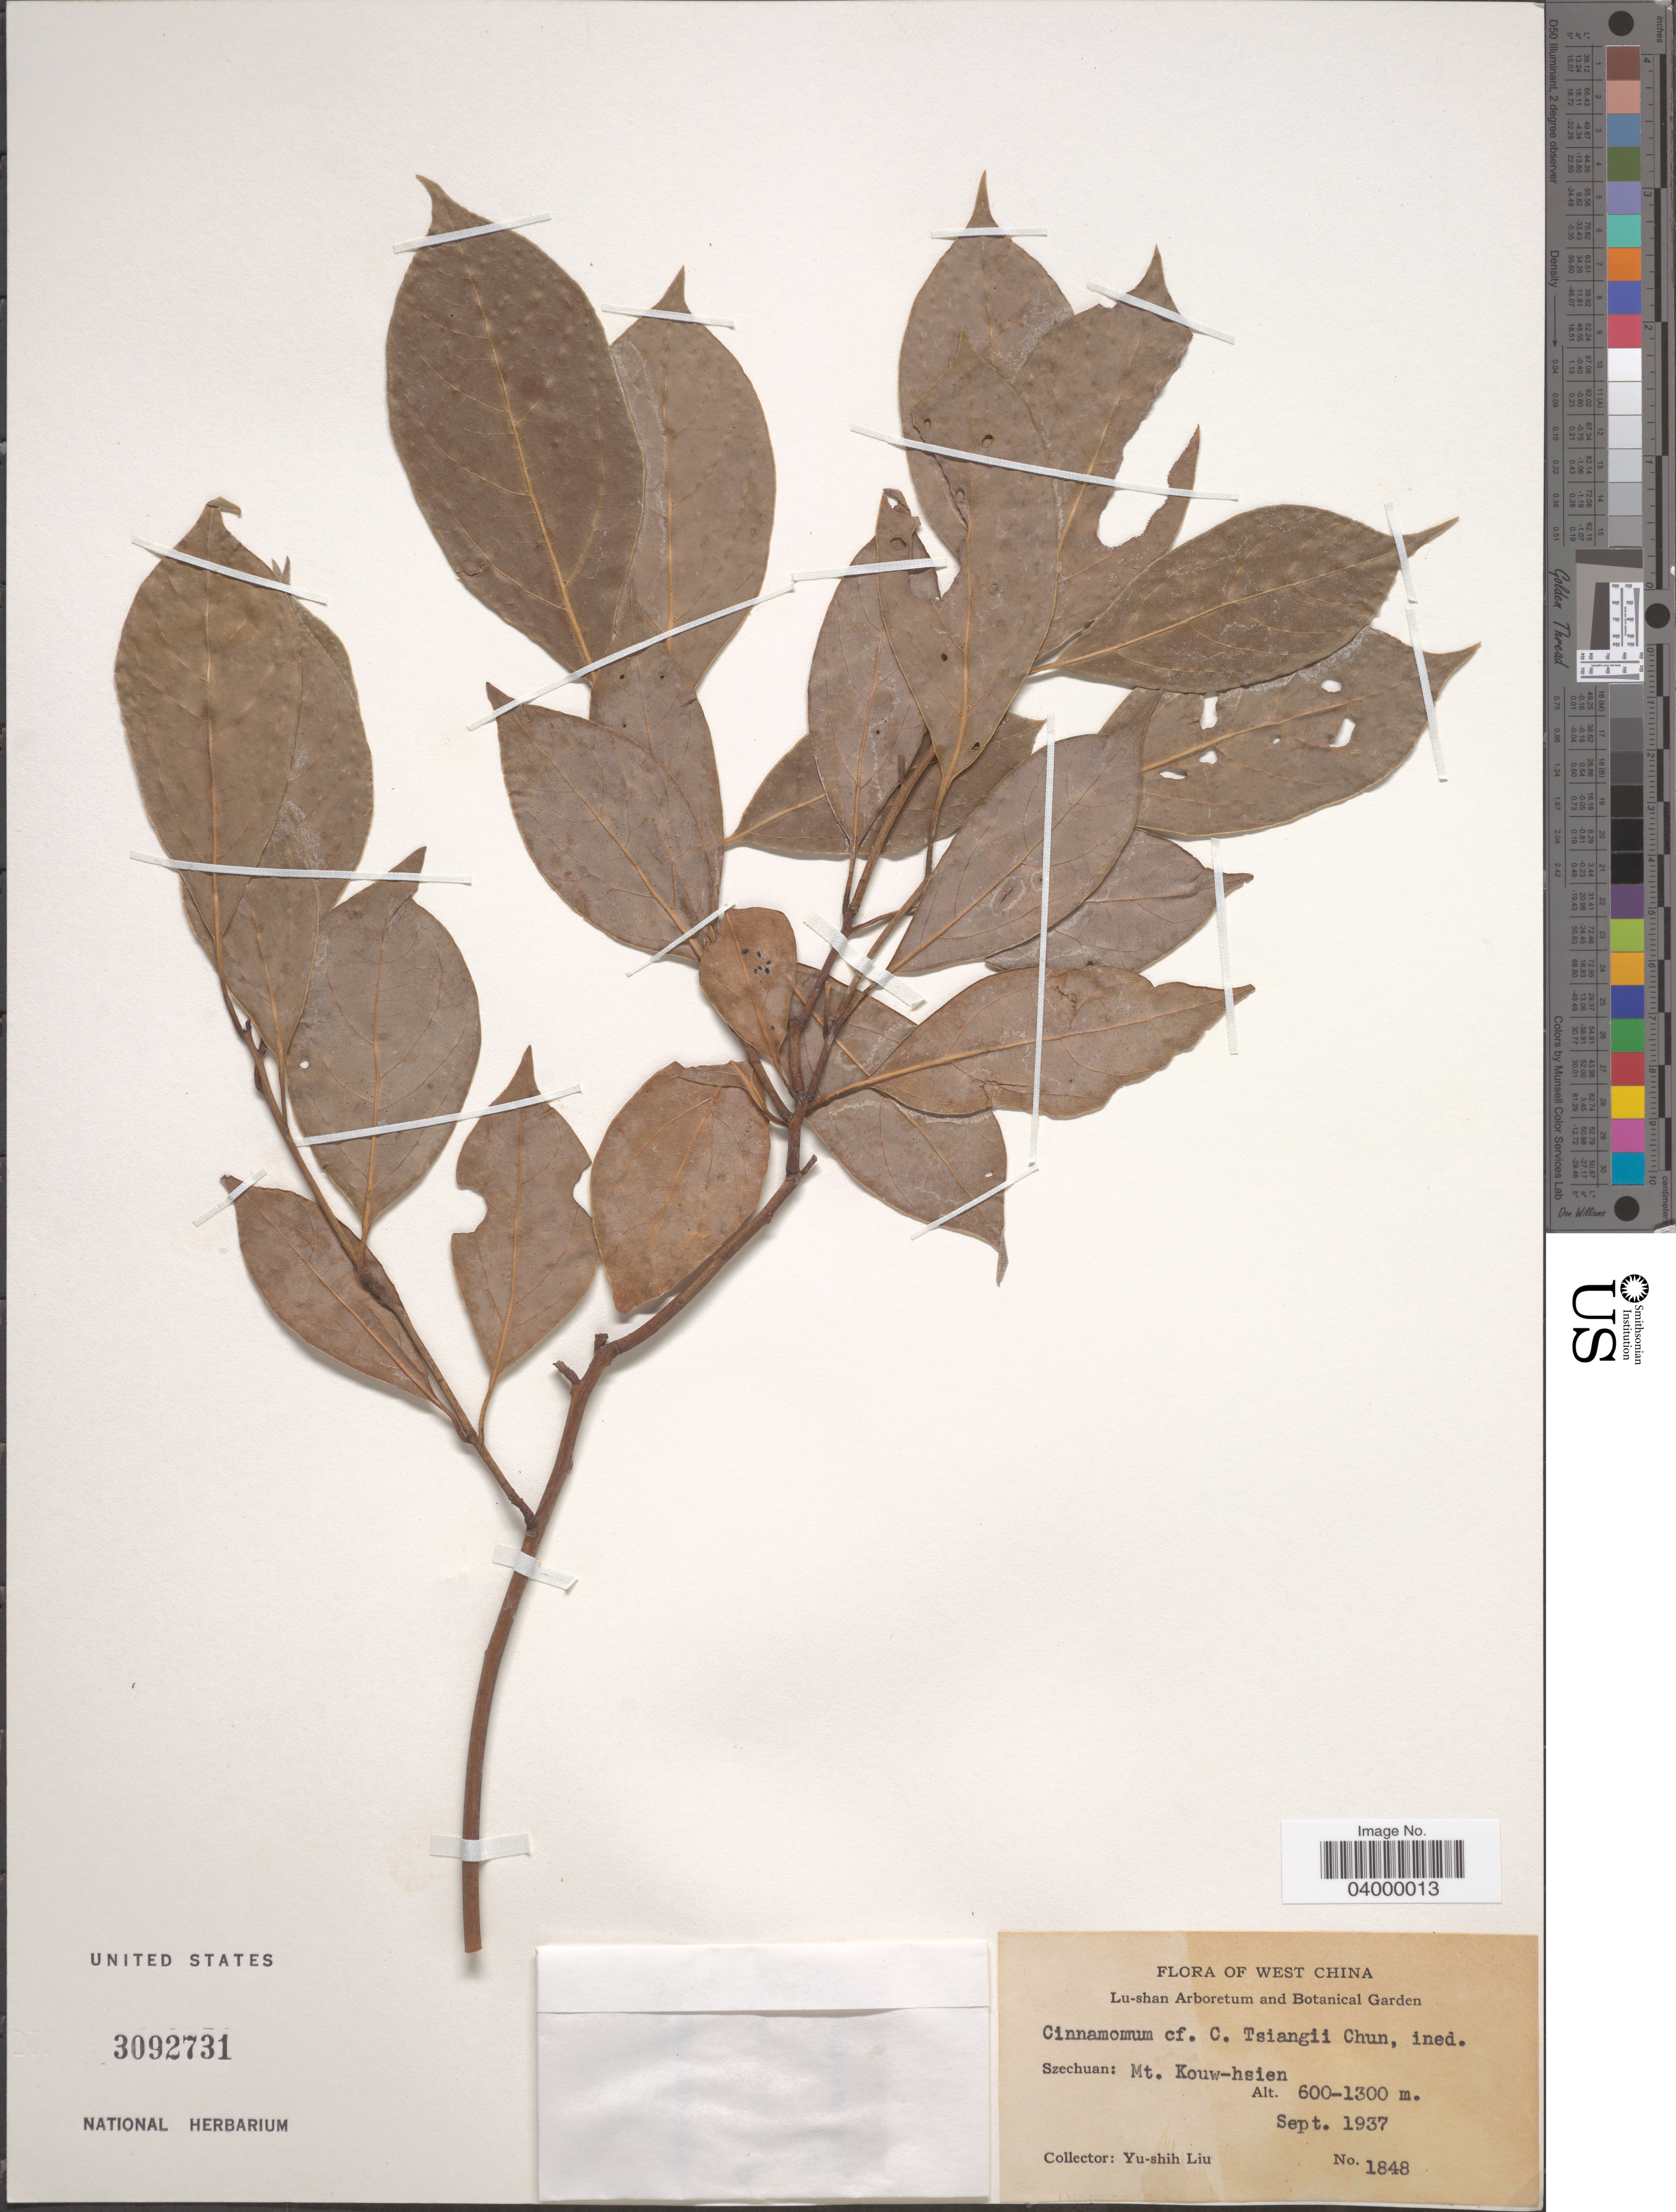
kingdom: Plantae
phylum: Tracheophyta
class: Magnoliopsida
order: Laurales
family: Lauraceae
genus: Cinnamomum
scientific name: Cinnamomum sp.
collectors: Y.-S. Liu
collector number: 1848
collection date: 1937-09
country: China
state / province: Sichuan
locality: West China. Szechuan: Mt. Kouw-hsien.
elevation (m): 600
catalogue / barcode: US 3092731